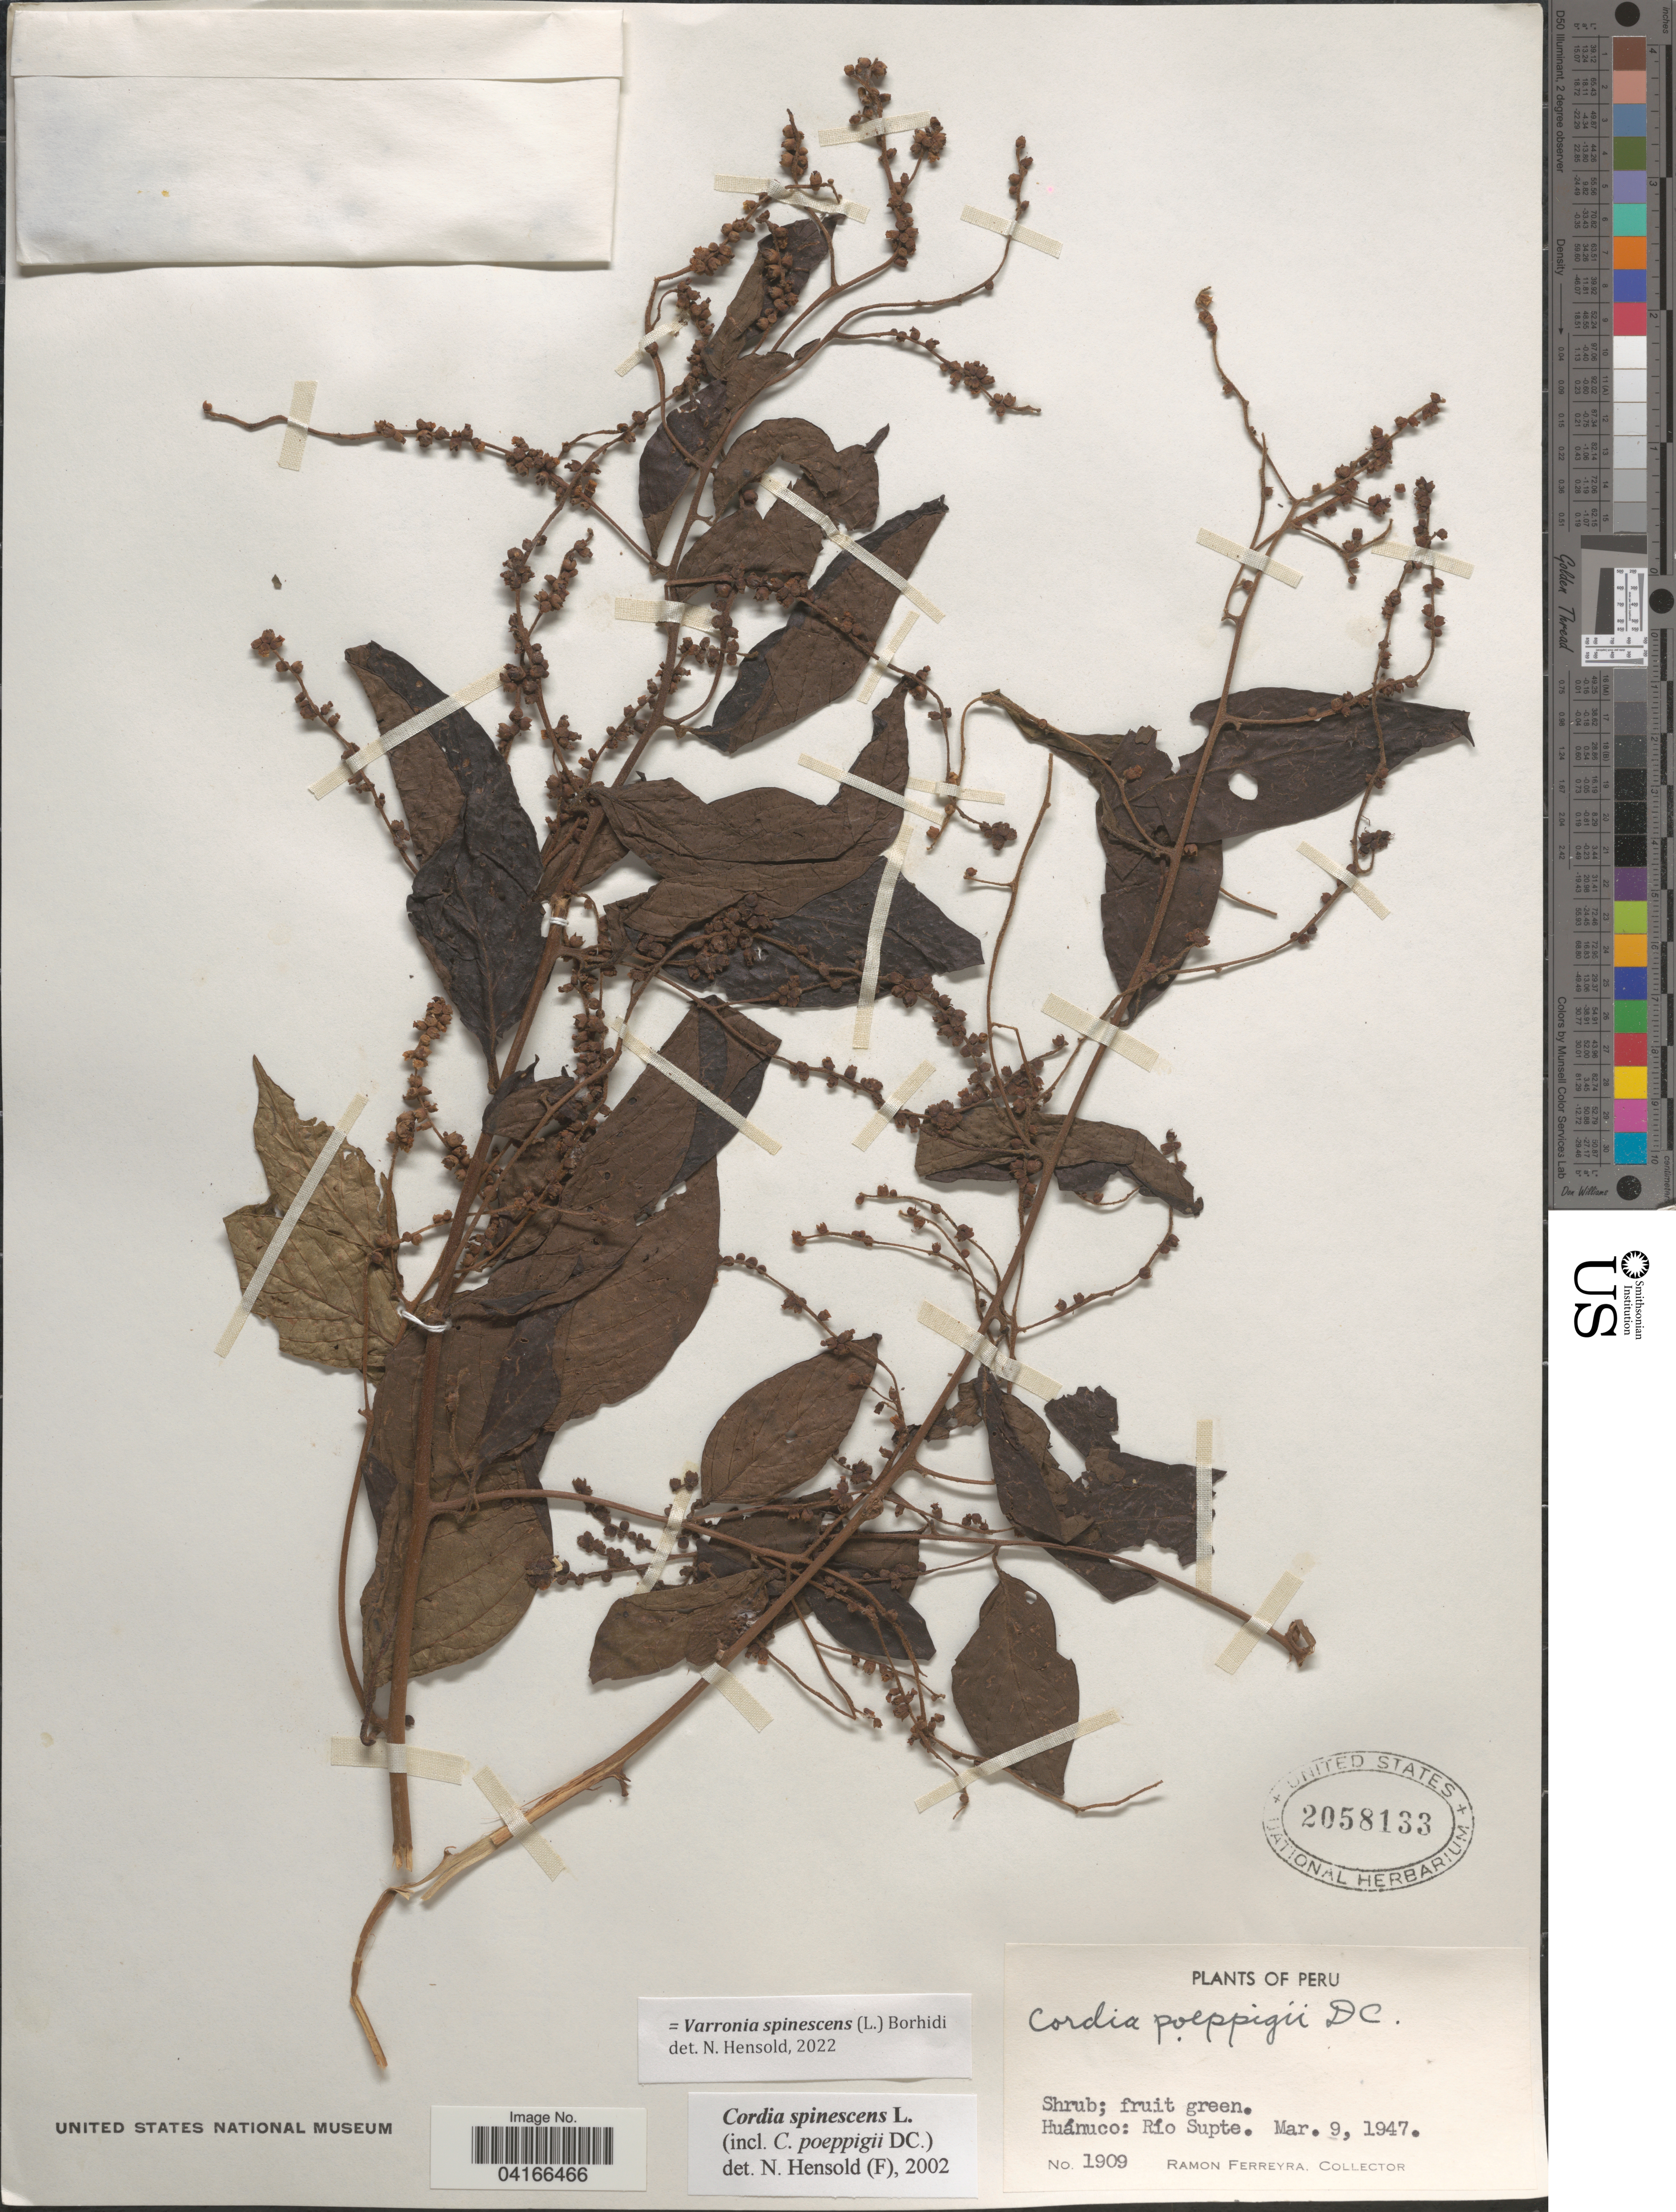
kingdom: Plantae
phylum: Tracheophyta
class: Magnoliopsida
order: Boraginales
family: Cordiaceae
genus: Varronia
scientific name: Varronia spinescens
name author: (L.) Borhidi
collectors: R. A. Ferreyra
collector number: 1909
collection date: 1947-03-09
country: Peru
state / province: Huánuco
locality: Río Supte.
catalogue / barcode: US 2058133